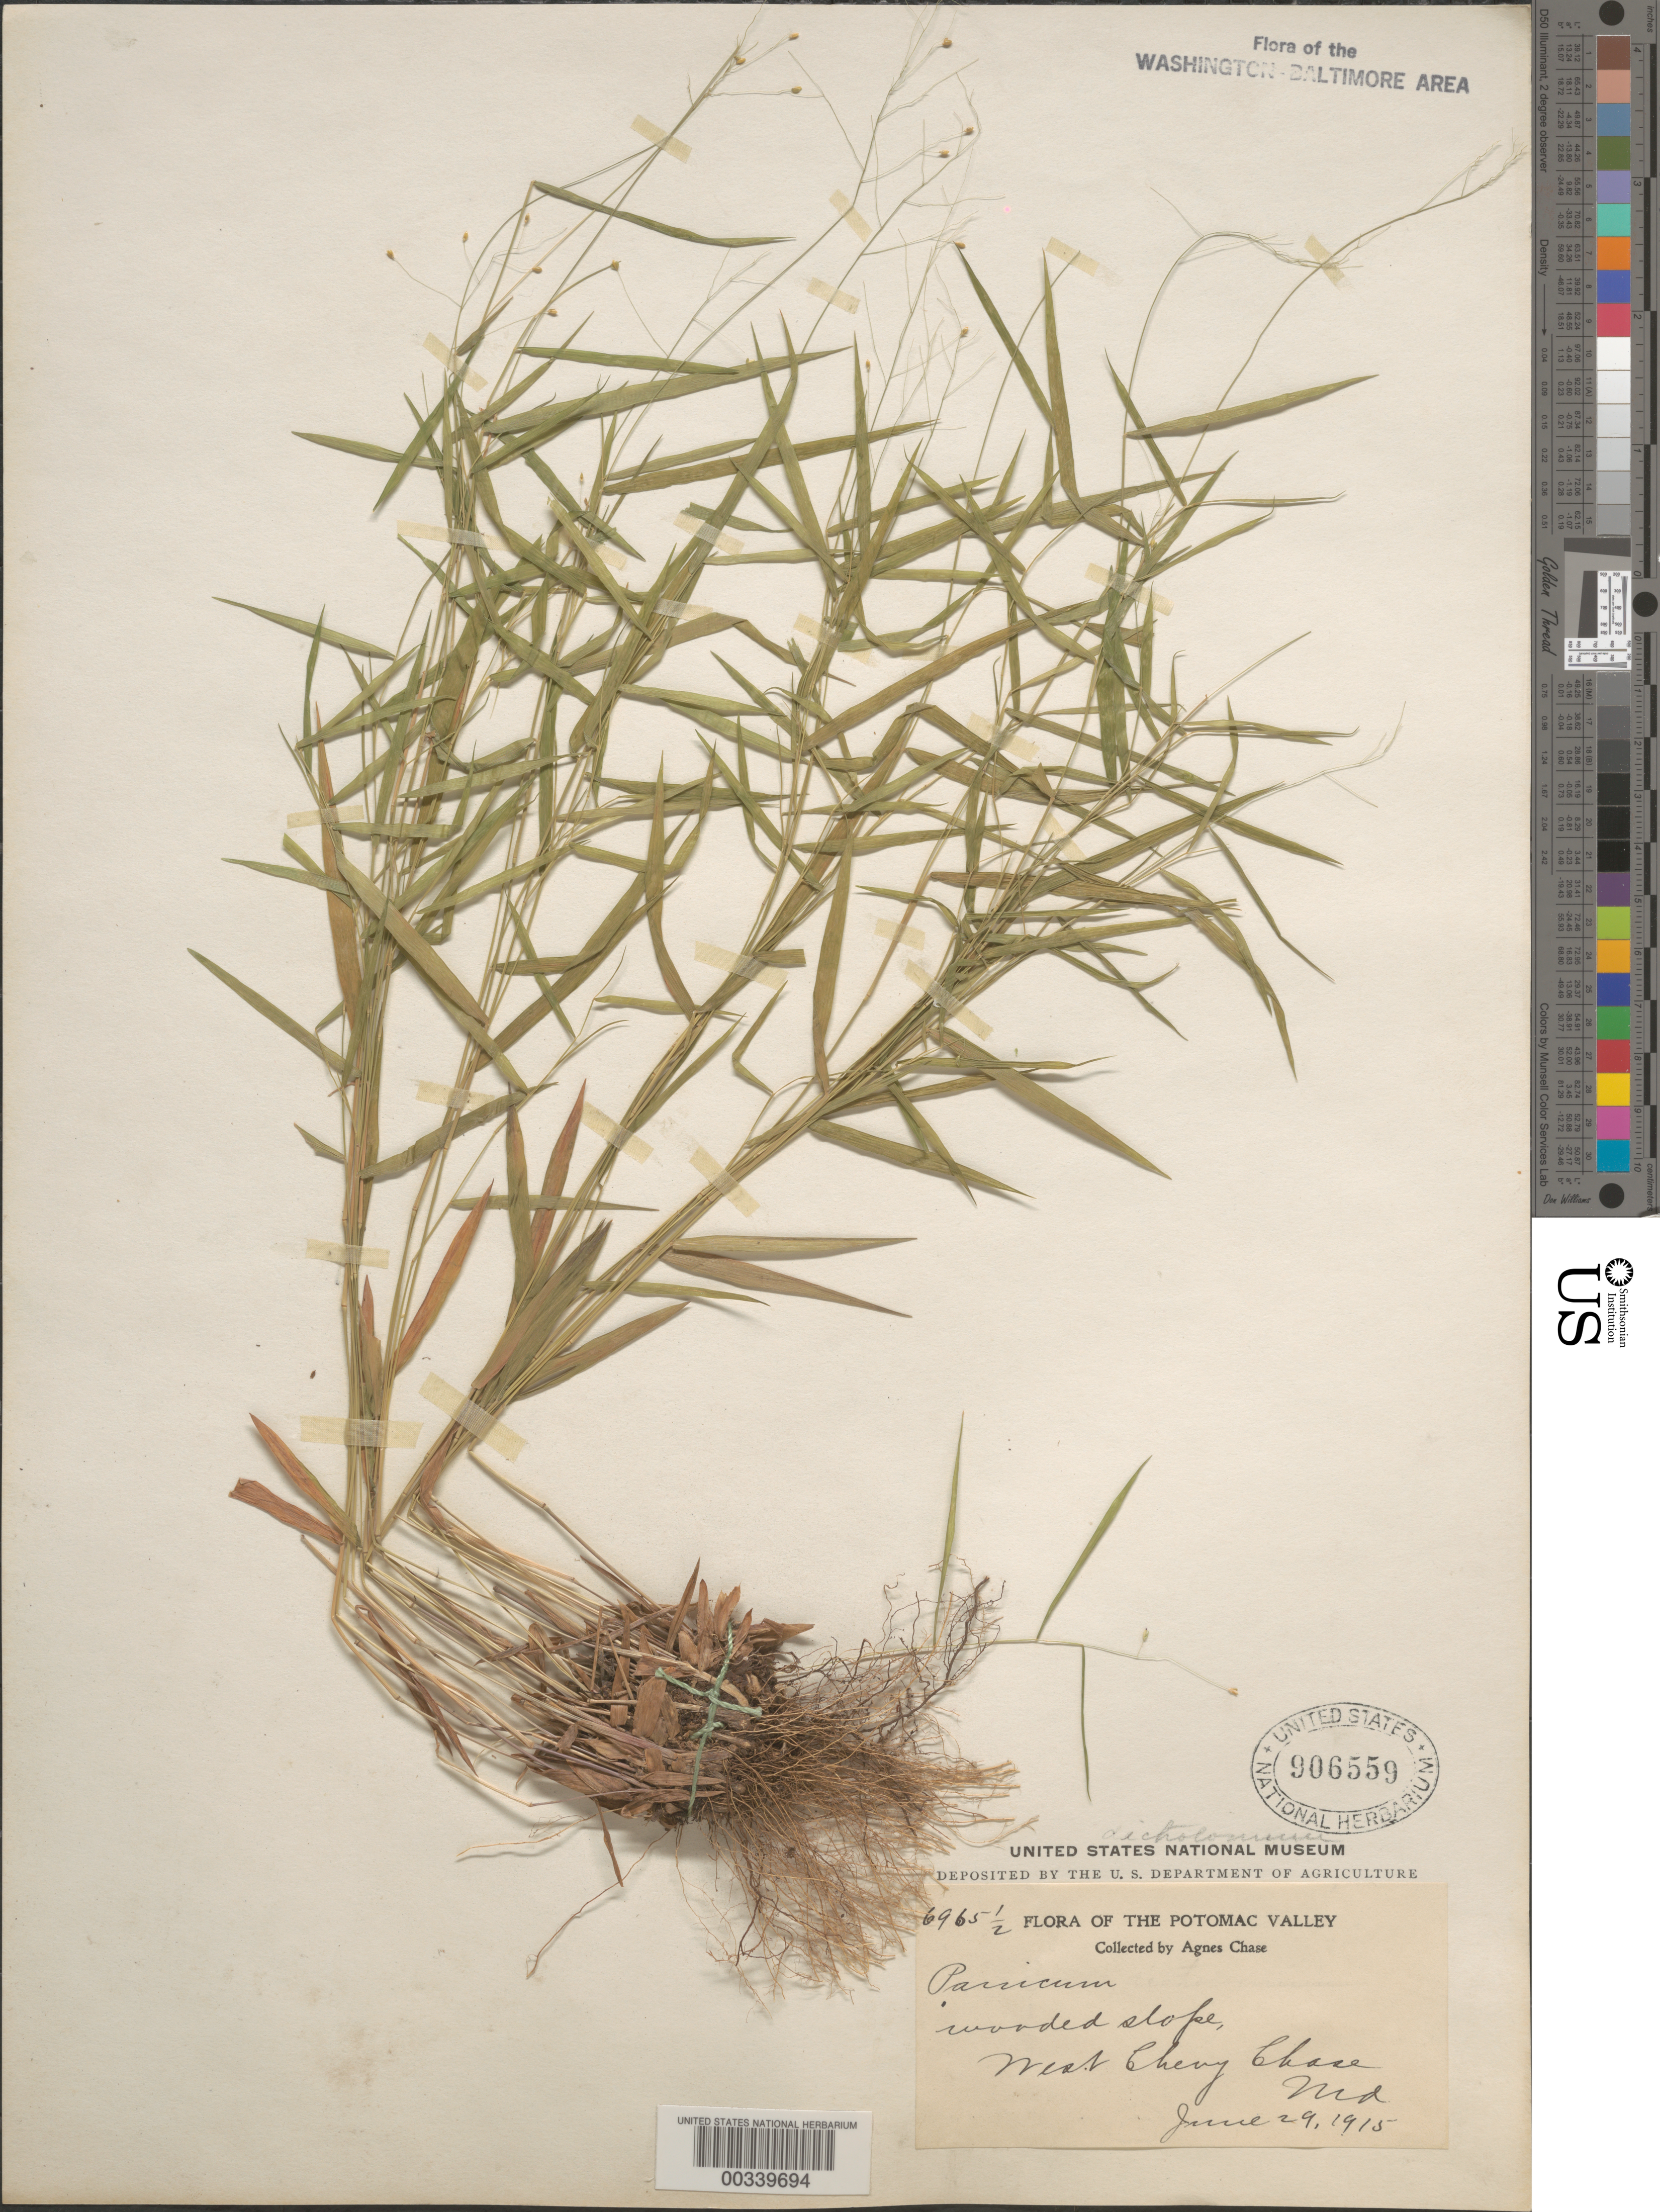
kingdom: Plantae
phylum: Tracheophyta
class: Liliopsida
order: Poales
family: Poaceae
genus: Dichanthelium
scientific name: Dichanthelium dichotomum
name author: (L.) Gould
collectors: A. Chase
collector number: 6965.5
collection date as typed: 29 Jun 1915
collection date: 1915-06-29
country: United States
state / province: Maryland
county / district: Montgomery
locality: West Chevy Chase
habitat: Wooded slope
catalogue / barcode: US 906559